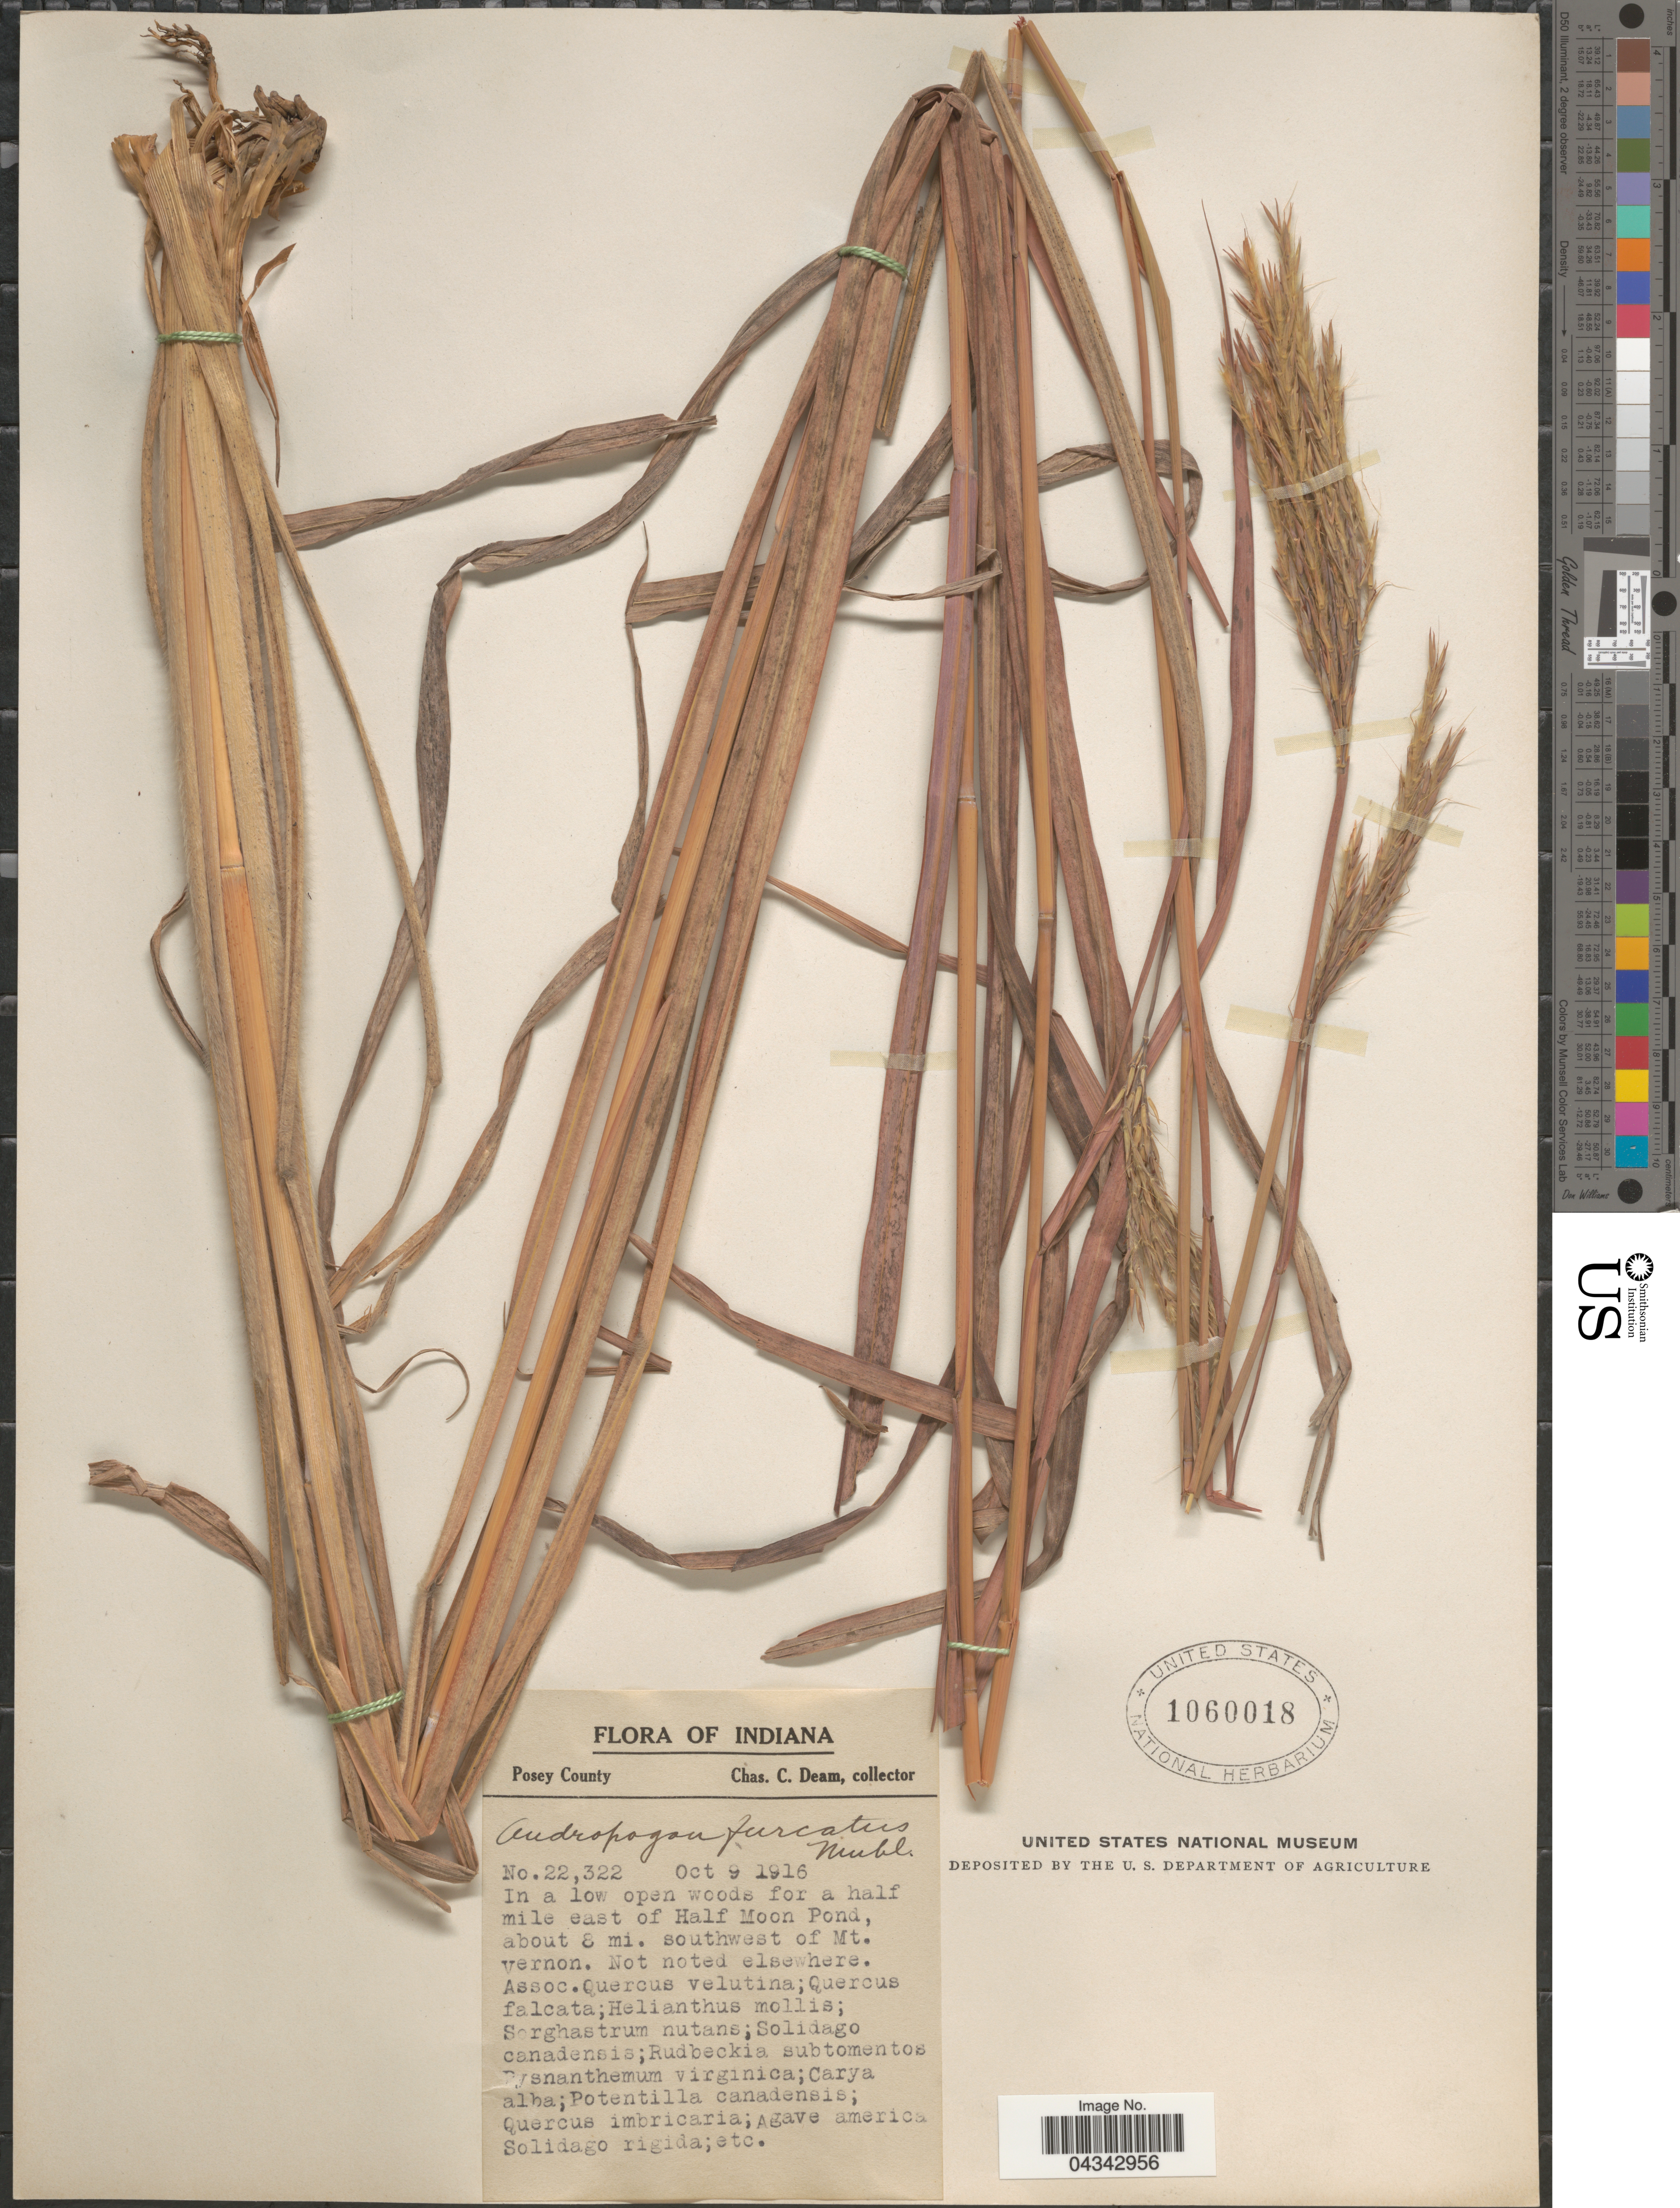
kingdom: Plantae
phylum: Tracheophyta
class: Liliopsida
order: Poales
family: Poaceae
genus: Andropogon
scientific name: Andropogon gerardii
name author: Vitman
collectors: C. C. Deam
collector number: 22322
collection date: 1916-10-09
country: United States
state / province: Indiana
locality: Posey County. In a low open woods for a half mile east of Half Moon Pond, about 8 mi. southwest of Mt. Vernon.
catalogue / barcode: US 1060018